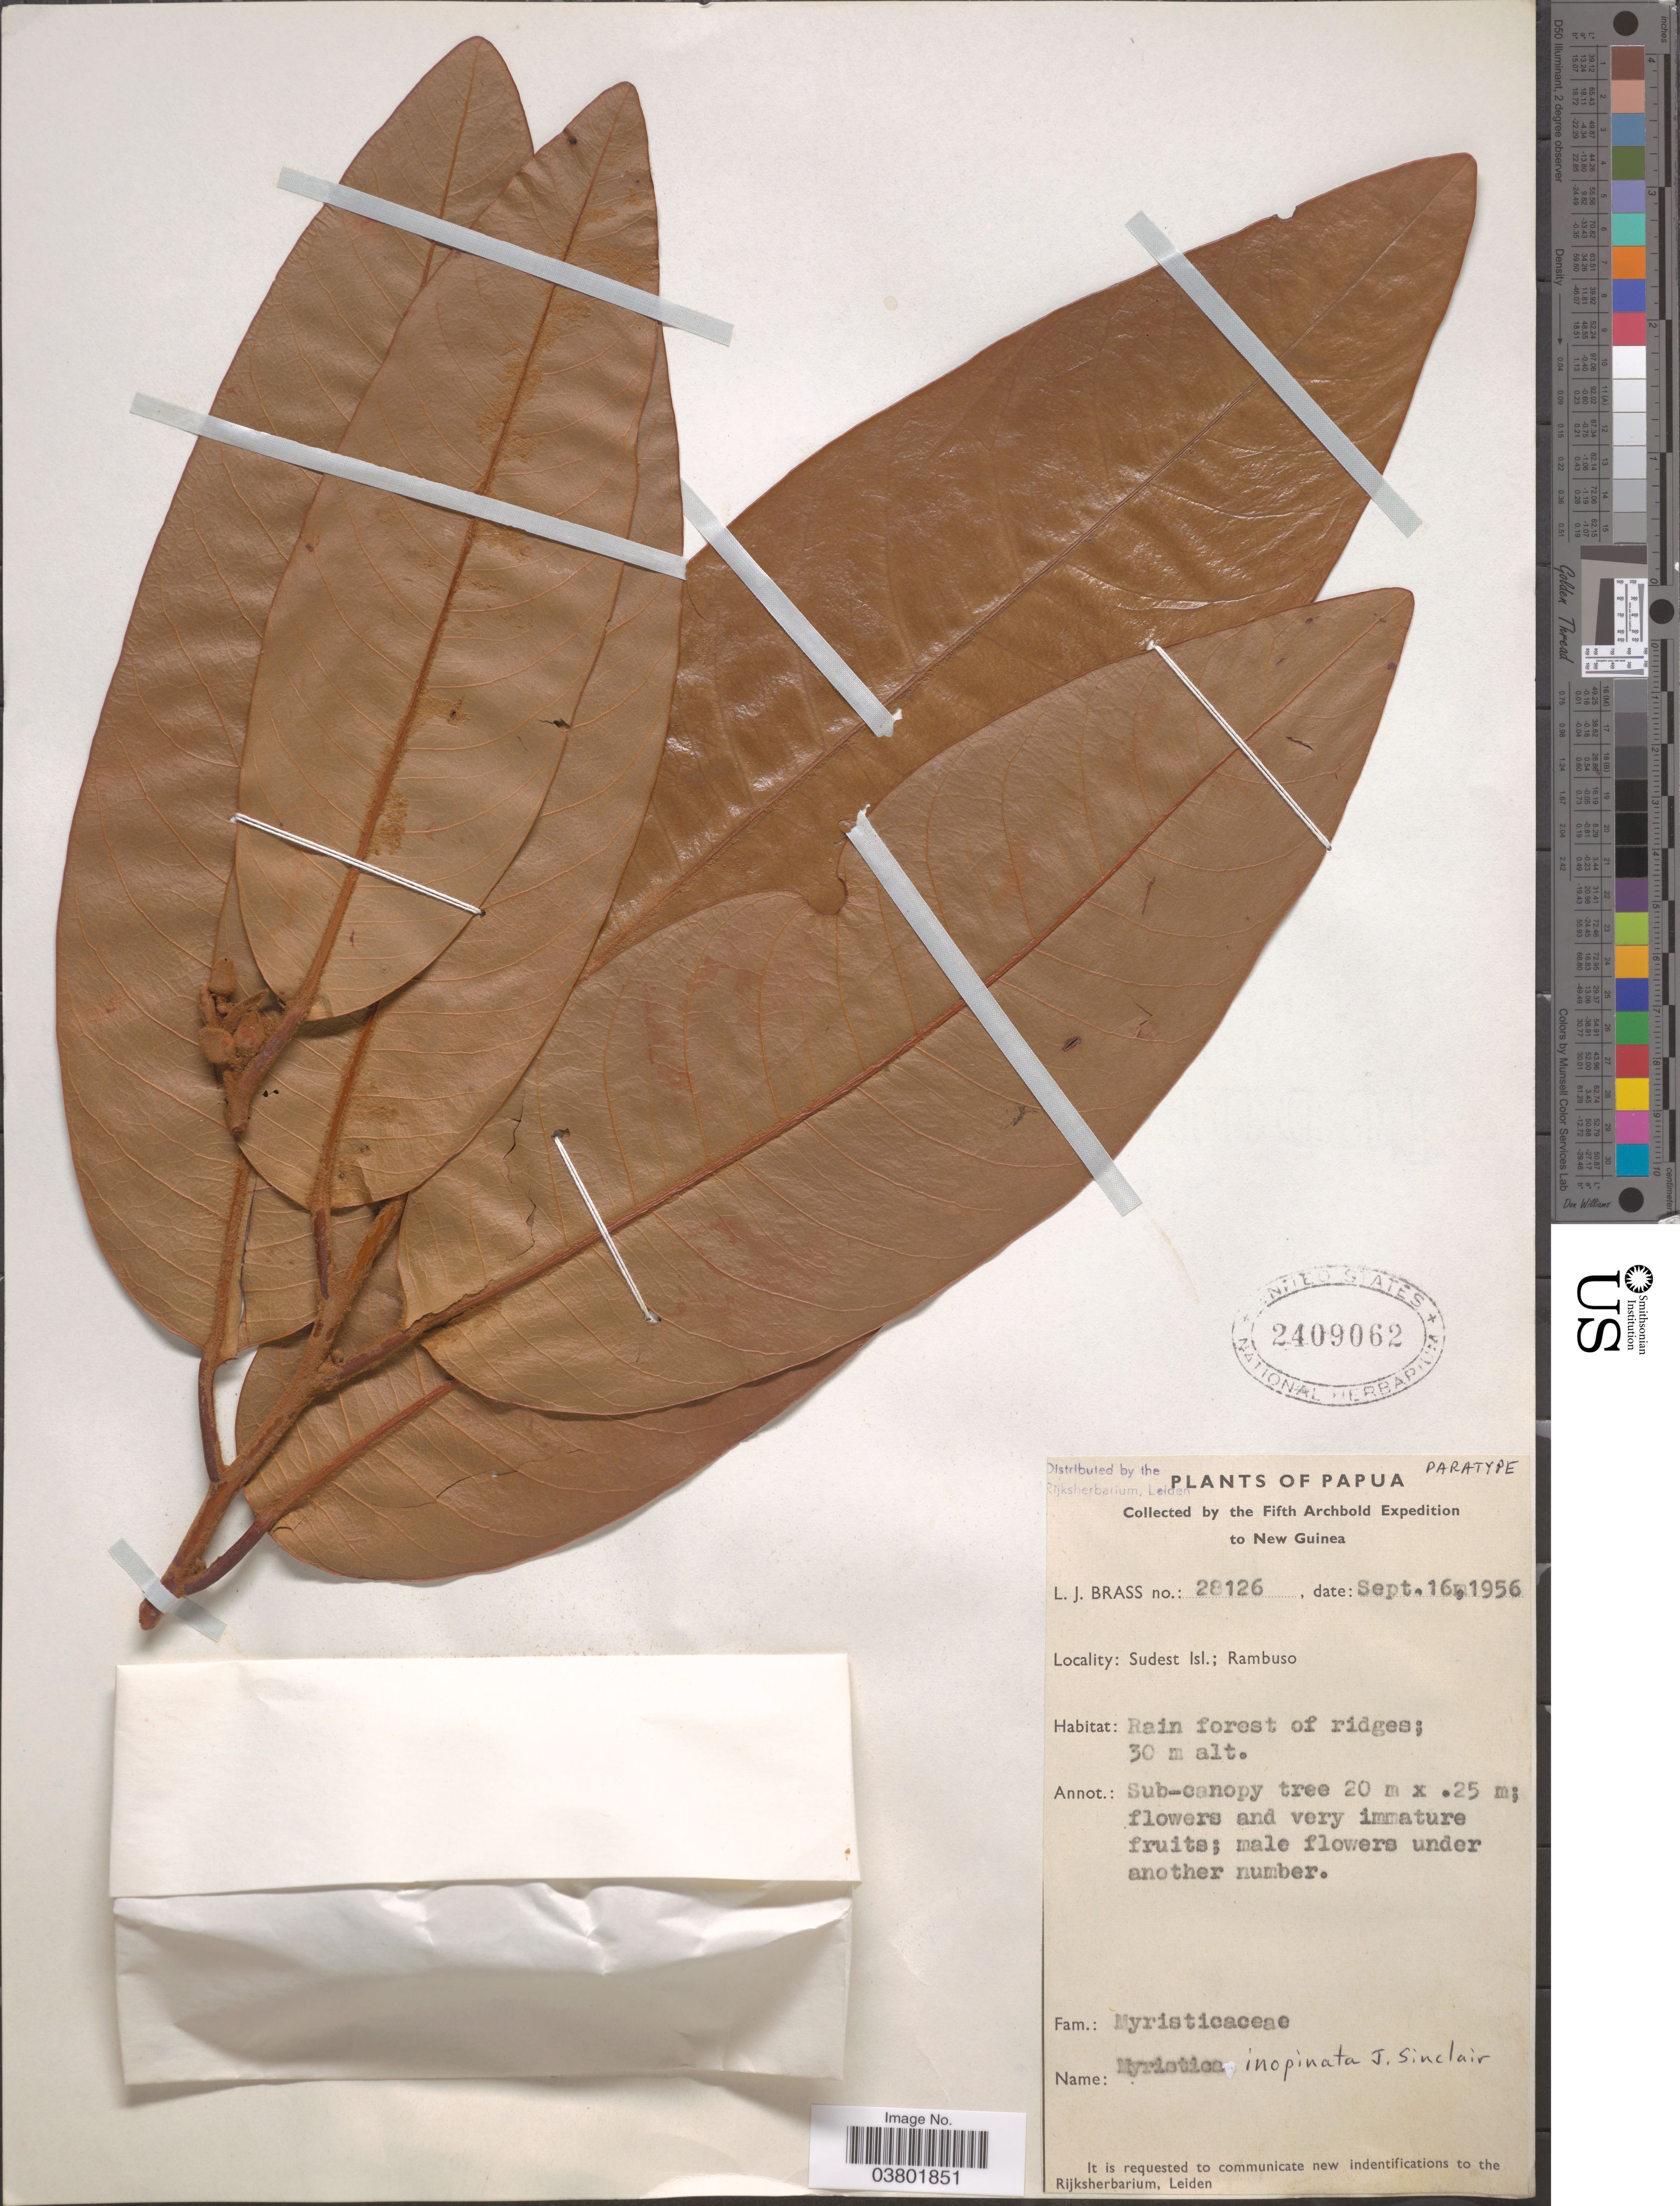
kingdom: Plantae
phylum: Tracheophyta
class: Magnoliopsida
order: Magnoliales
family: Myristicaceae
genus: Myristica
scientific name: Myristica inopinata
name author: J. Sinclair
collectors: L. J. Brass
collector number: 28126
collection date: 1956-09-16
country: Papua New Guinea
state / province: Milne Bay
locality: Papua. New Guinea. Sudest Isl.; Rambuso.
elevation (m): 30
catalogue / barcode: US 2409062